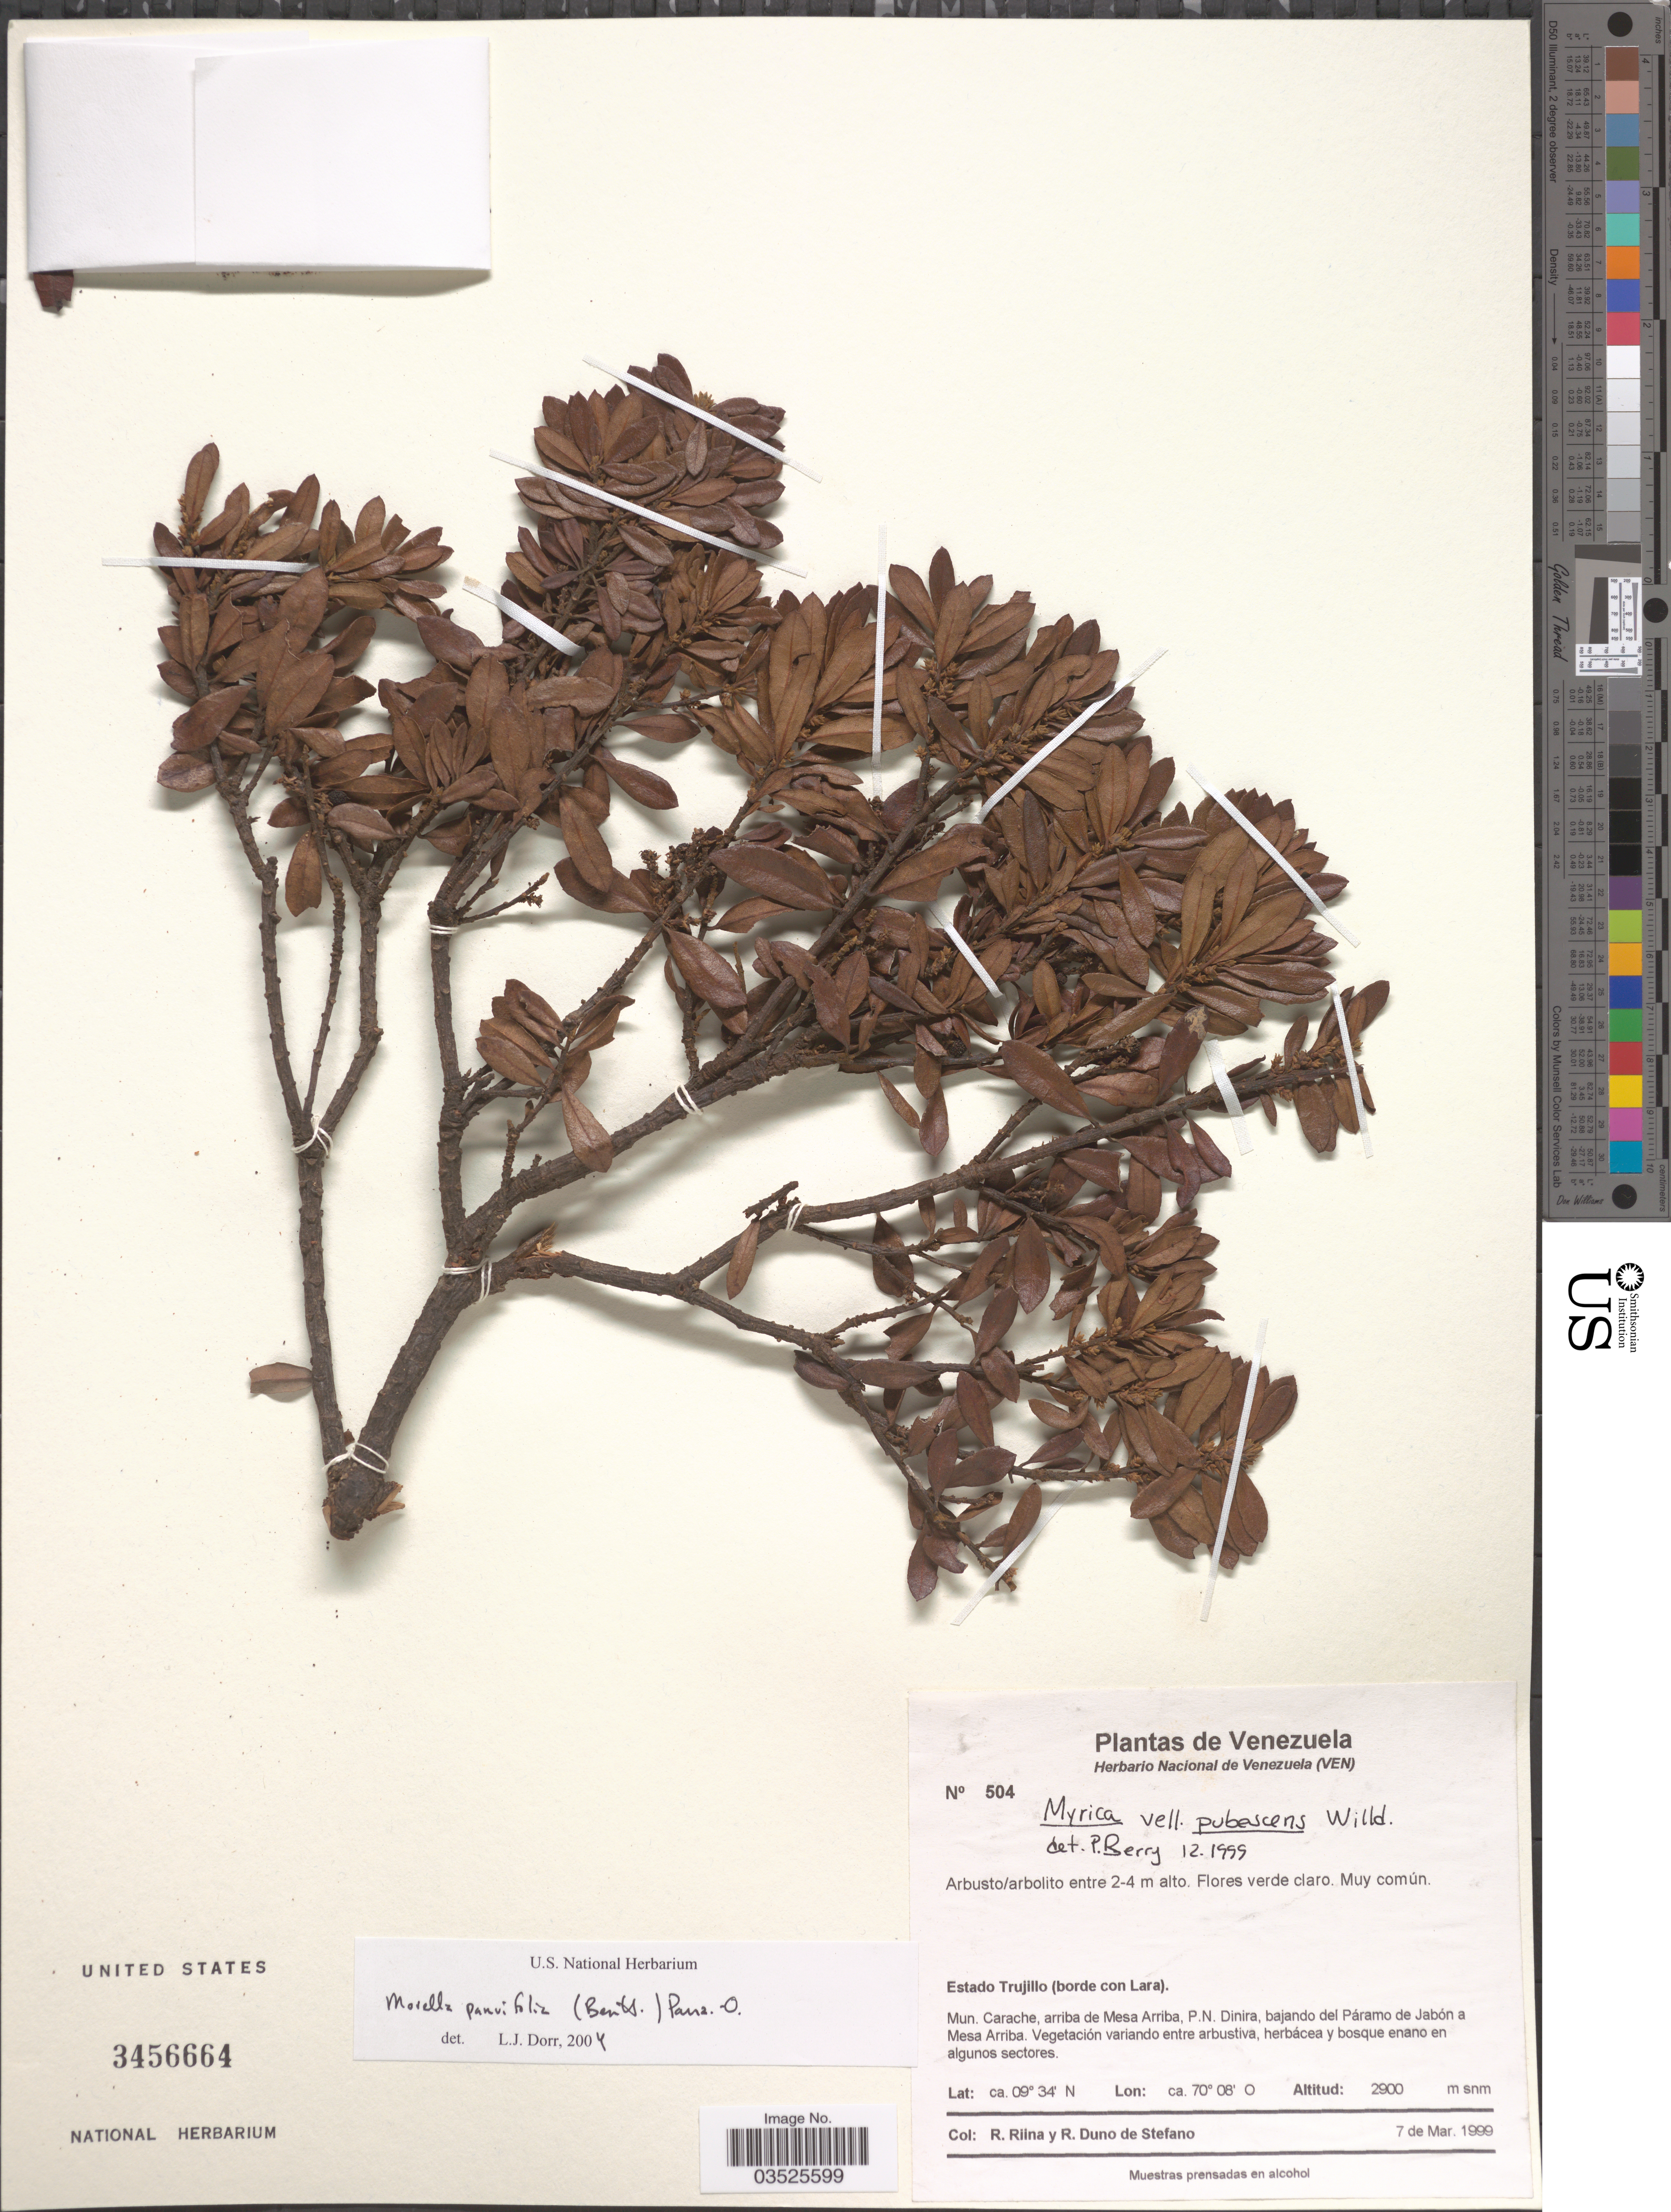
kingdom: Plantae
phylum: Tracheophyta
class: Magnoliopsida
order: Fagales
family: Myricaceae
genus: Myrica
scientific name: Myrica parvifolia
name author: Benth.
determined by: Dorr, L. J., (BOT), Smithsonian Institution - National Museum of Natural History (UNITED STATES)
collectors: R. Riina & R. Duno de Stefano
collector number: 504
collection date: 1999-03-07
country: Venezuela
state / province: Trujillo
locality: Estado Trujillo (borde con Lara). Mun. Carache, arriba de Mesa Arriba, P.N. Dinira, bajando del Páramo de Jabón a Mesa Arriba.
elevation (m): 2900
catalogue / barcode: US 3456664